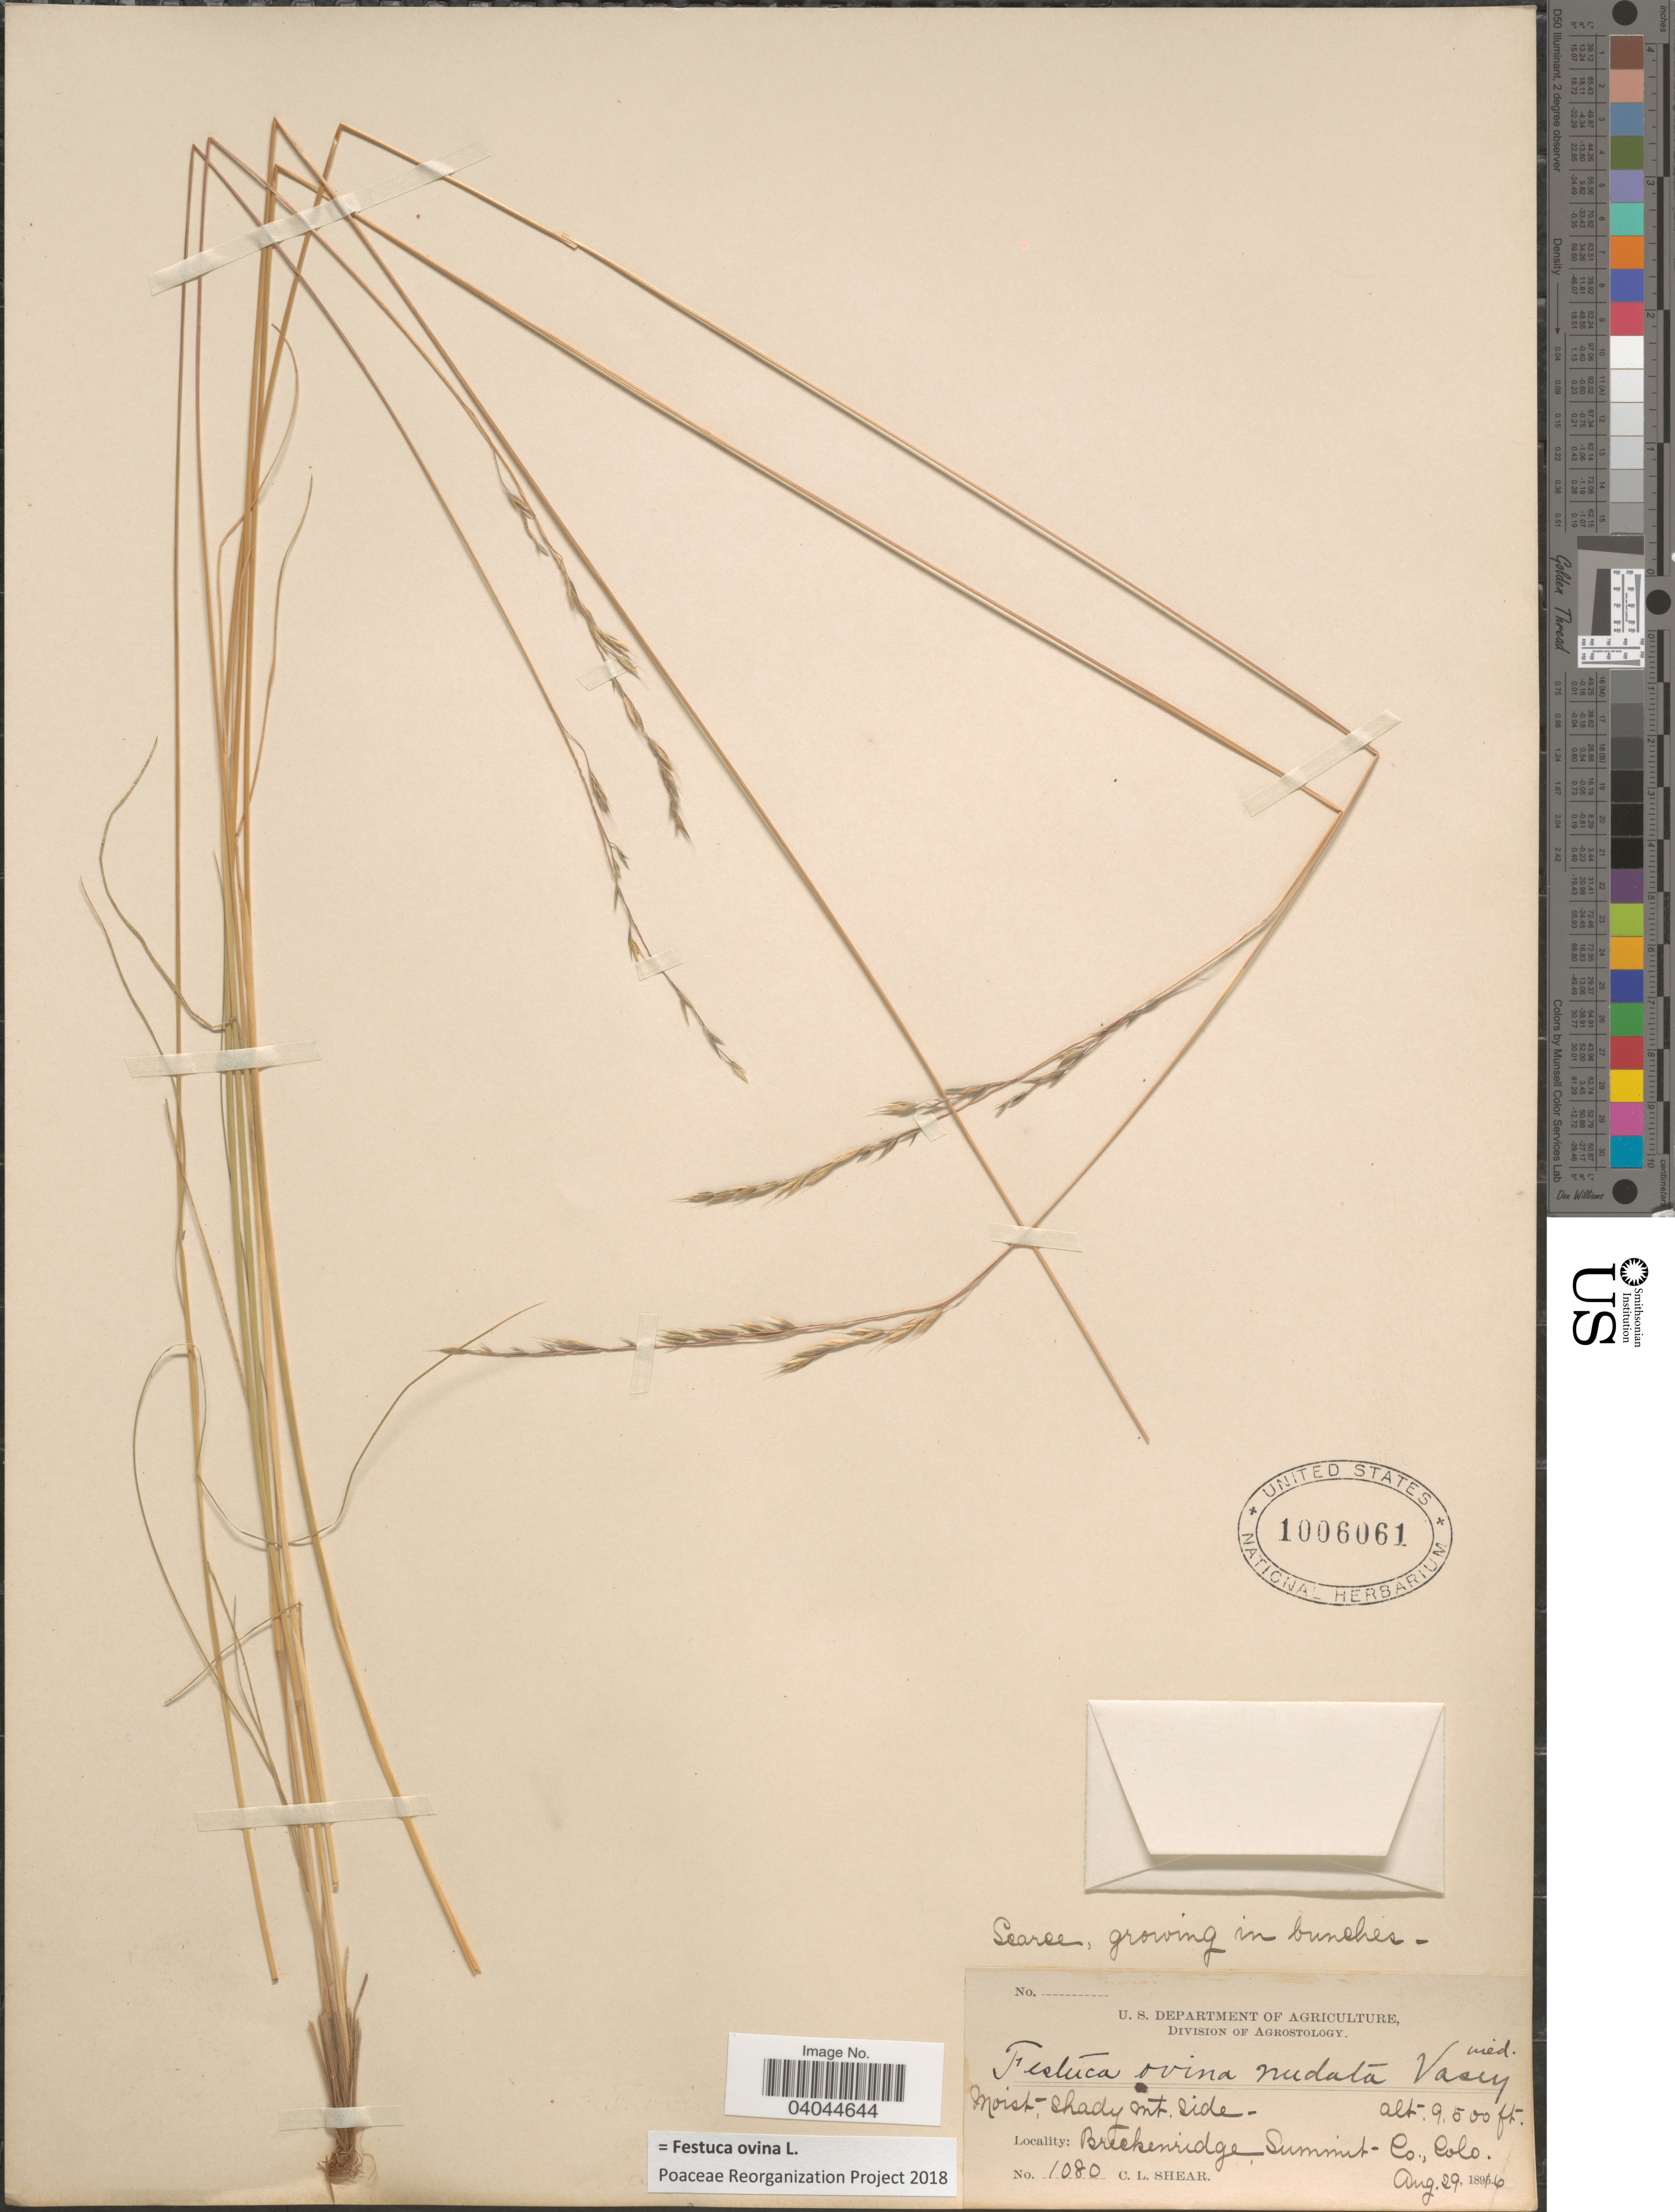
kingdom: Plantae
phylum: Tracheophyta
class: Liliopsida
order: Poales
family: Poaceae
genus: Festuca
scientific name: Festuca ovina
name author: L.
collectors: C. L. Shear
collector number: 1080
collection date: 1896-08-29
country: United States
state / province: Colorado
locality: Breckenidge, Summit Co.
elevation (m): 2896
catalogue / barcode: US 1006061